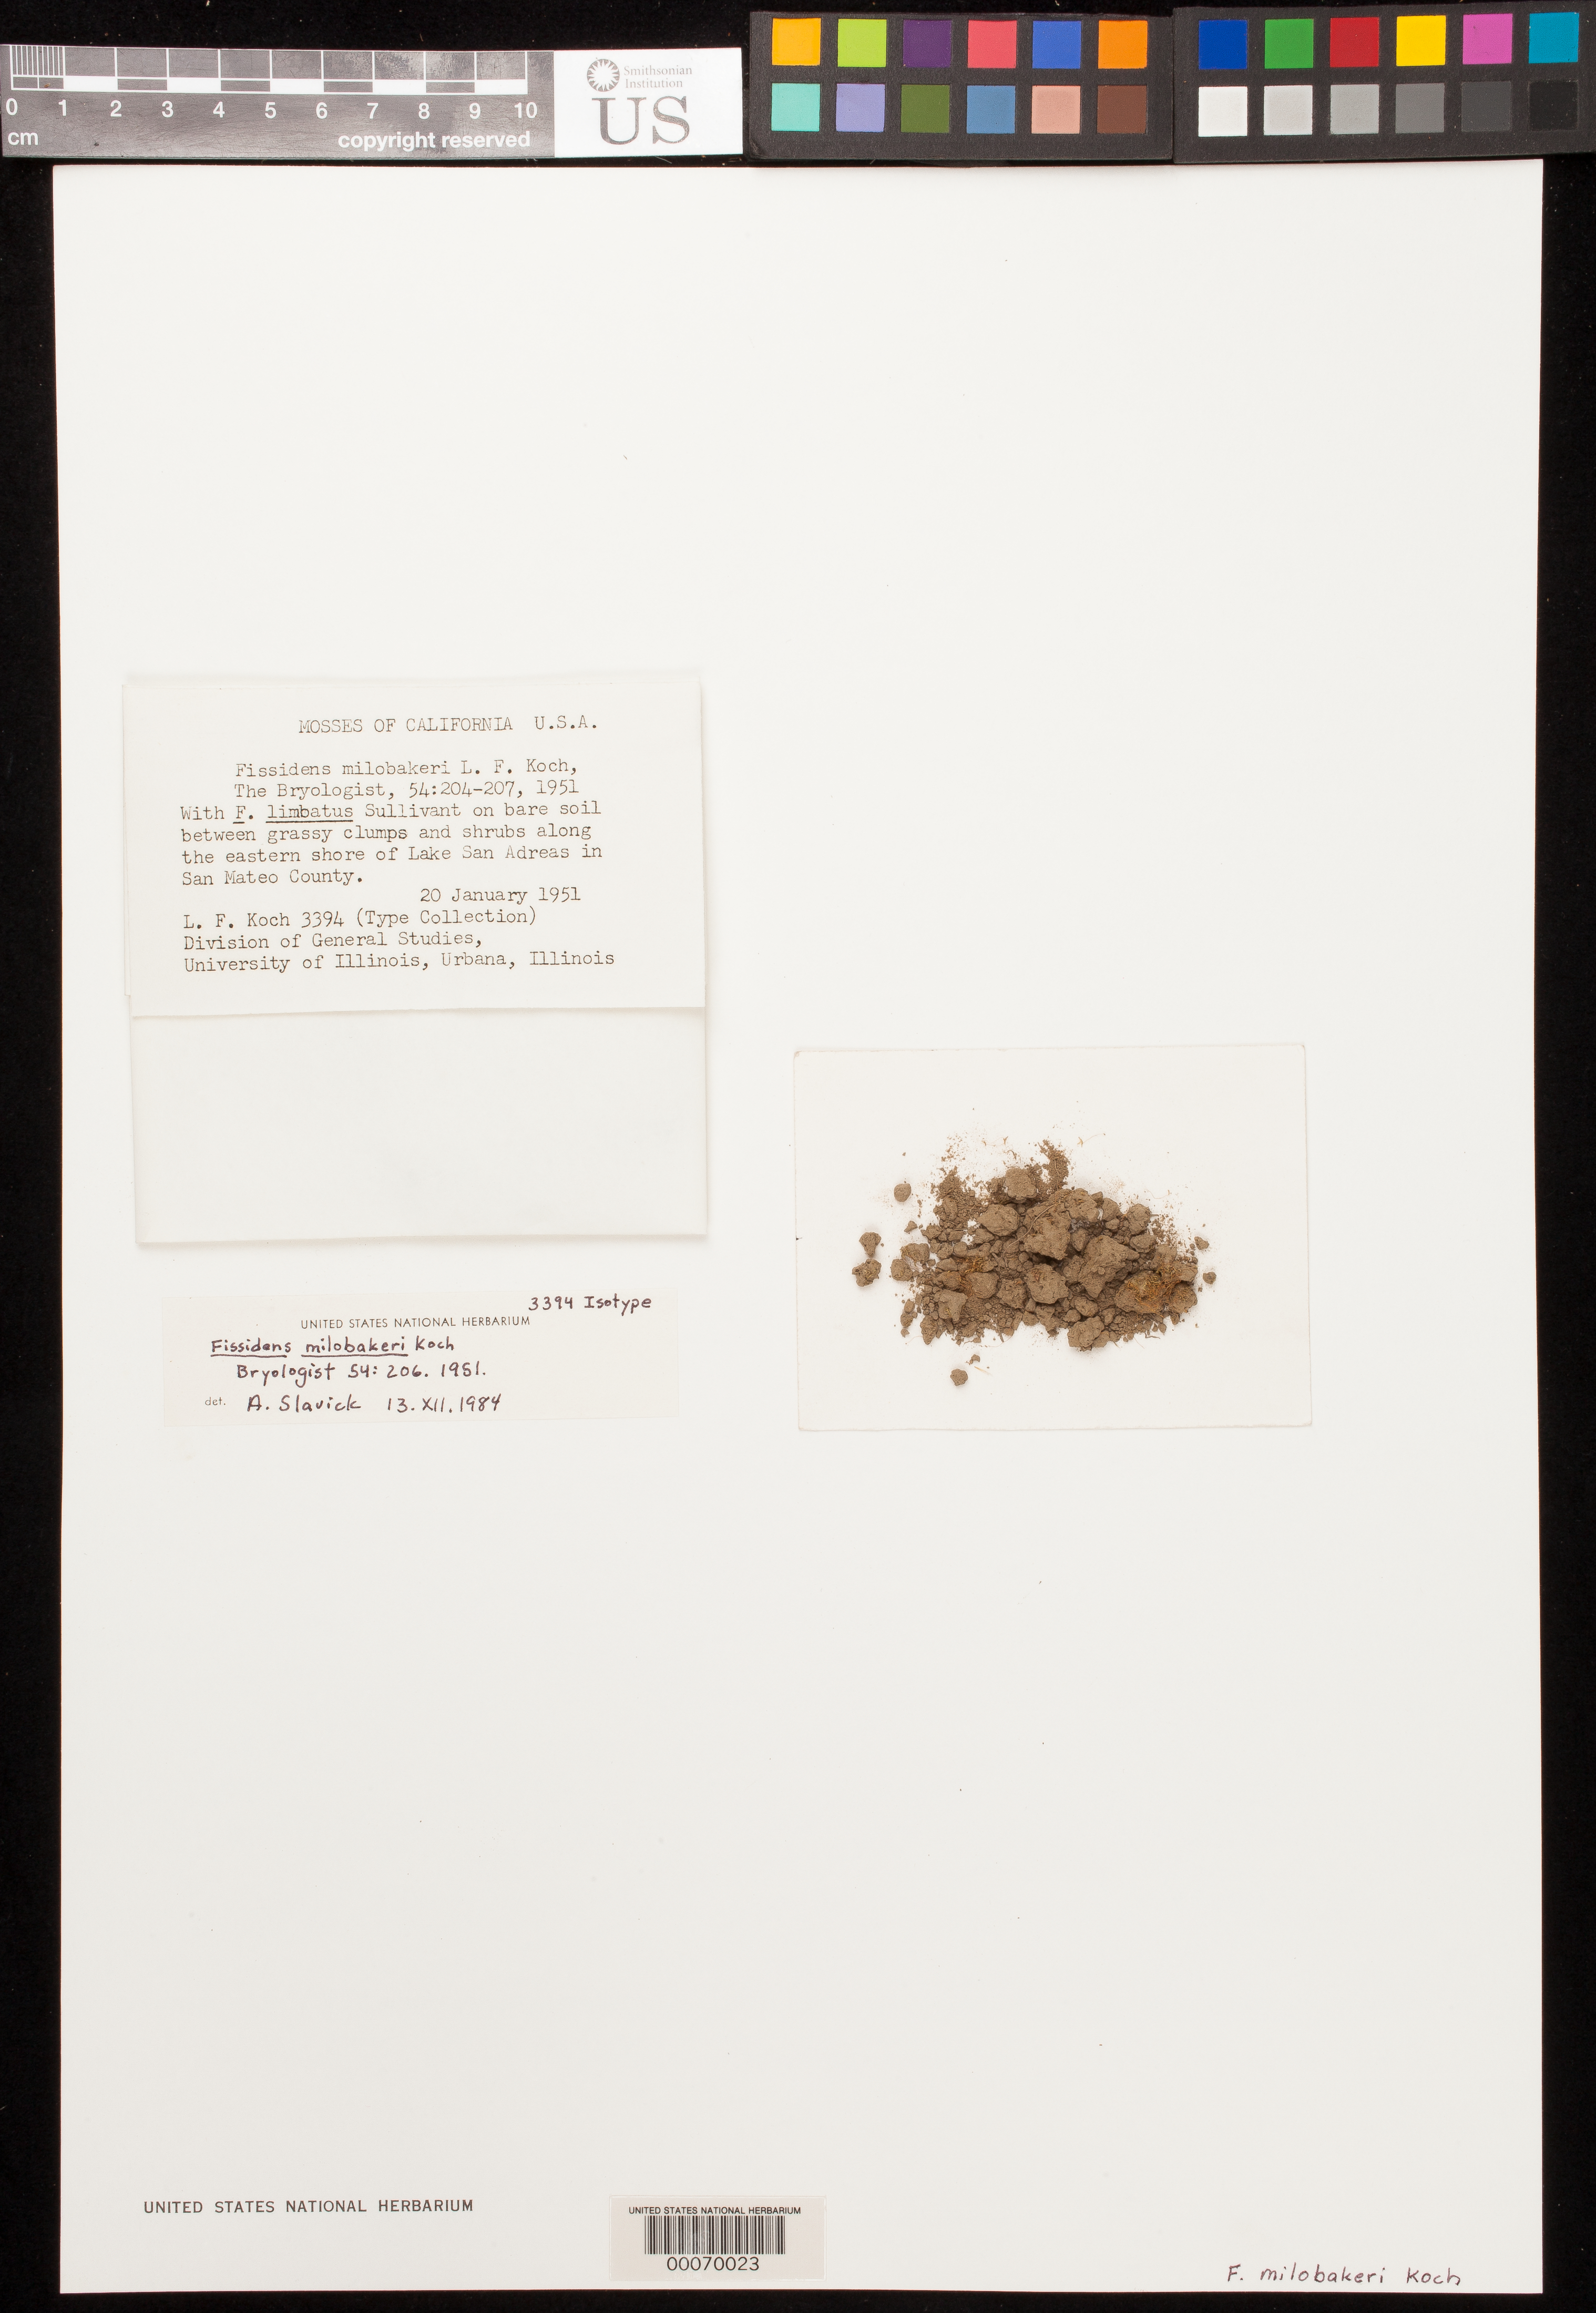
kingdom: Plantae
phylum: Bryophyta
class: Bryopsida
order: Dicranales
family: Fissidentaceae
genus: Fissidens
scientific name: Fissidens milobakeri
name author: L.F. Koch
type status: Isotype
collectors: L. F. Koch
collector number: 3394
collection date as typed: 20 Jan 1951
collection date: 1951-01-20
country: United States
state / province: California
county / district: San Mateo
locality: E shore of Lake San Andreas.